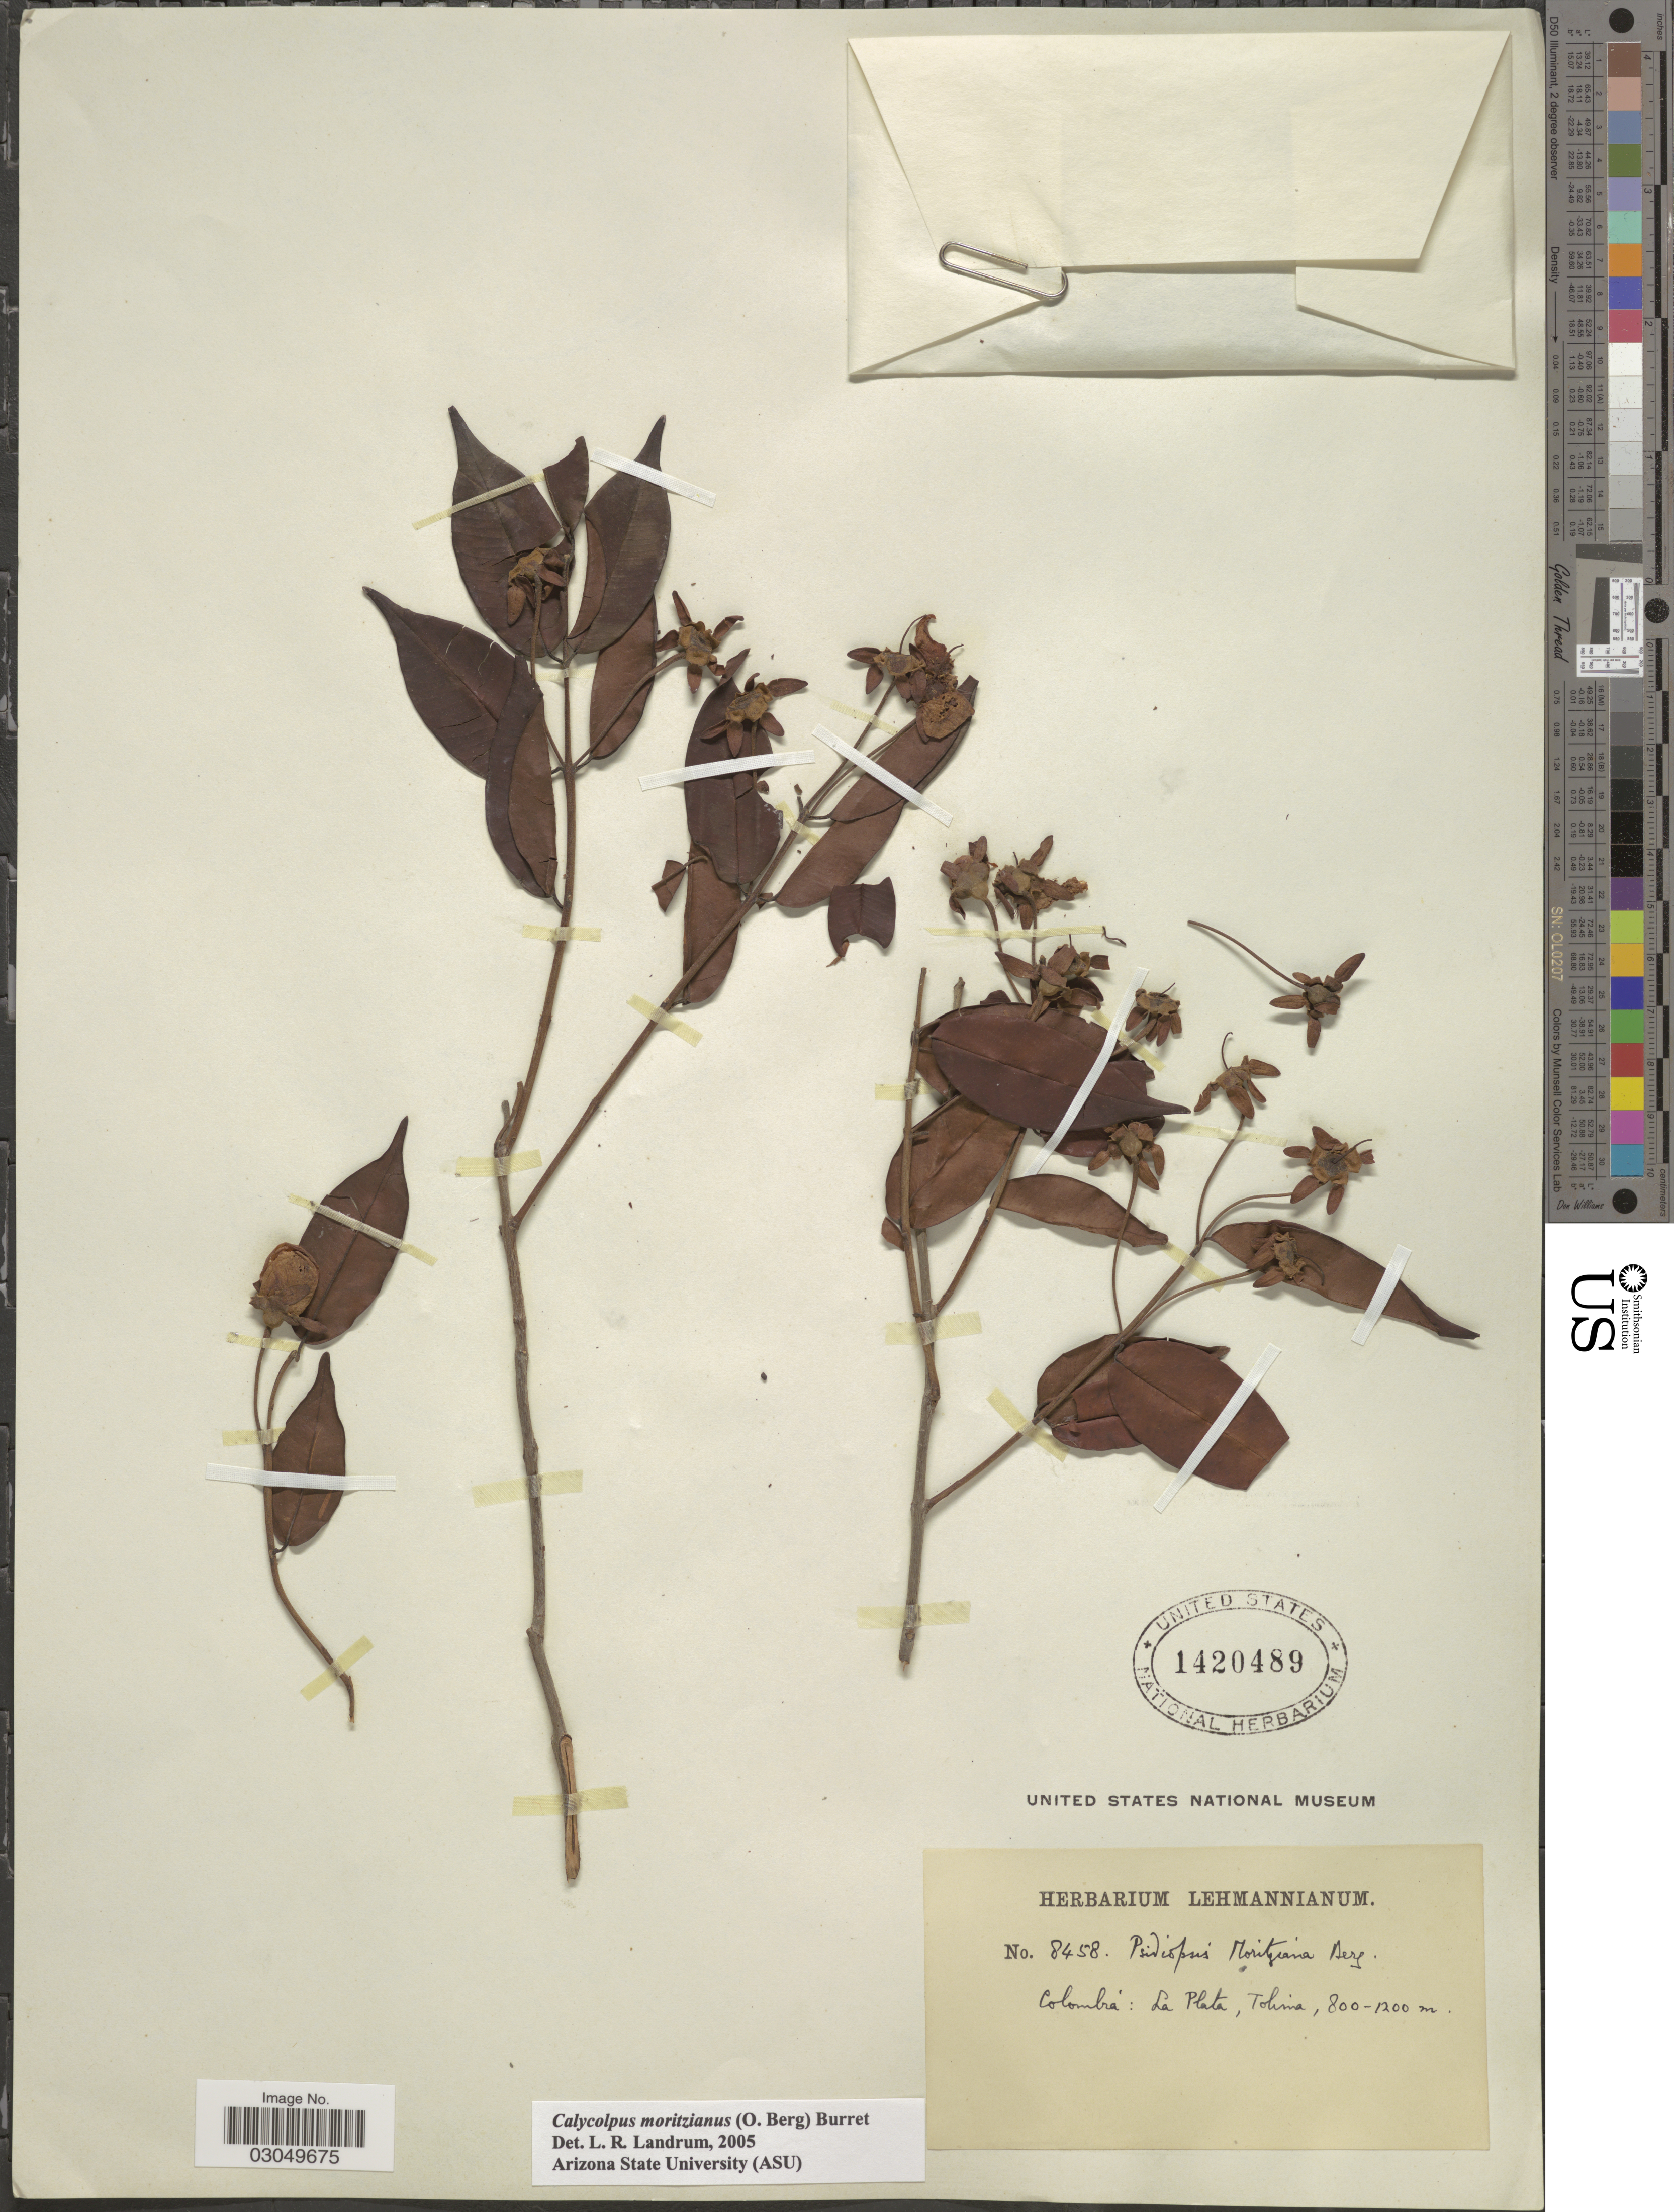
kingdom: Plantae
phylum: Tracheophyta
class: Magnoliopsida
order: Myrtales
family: Myrtaceae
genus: Calycolpus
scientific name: Calycolpus moritzianus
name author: (O. Berg) Burret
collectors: ex herb. Lehmannianum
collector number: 8458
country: Colombia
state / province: Tolima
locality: La Plata.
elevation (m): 800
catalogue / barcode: US 1420489